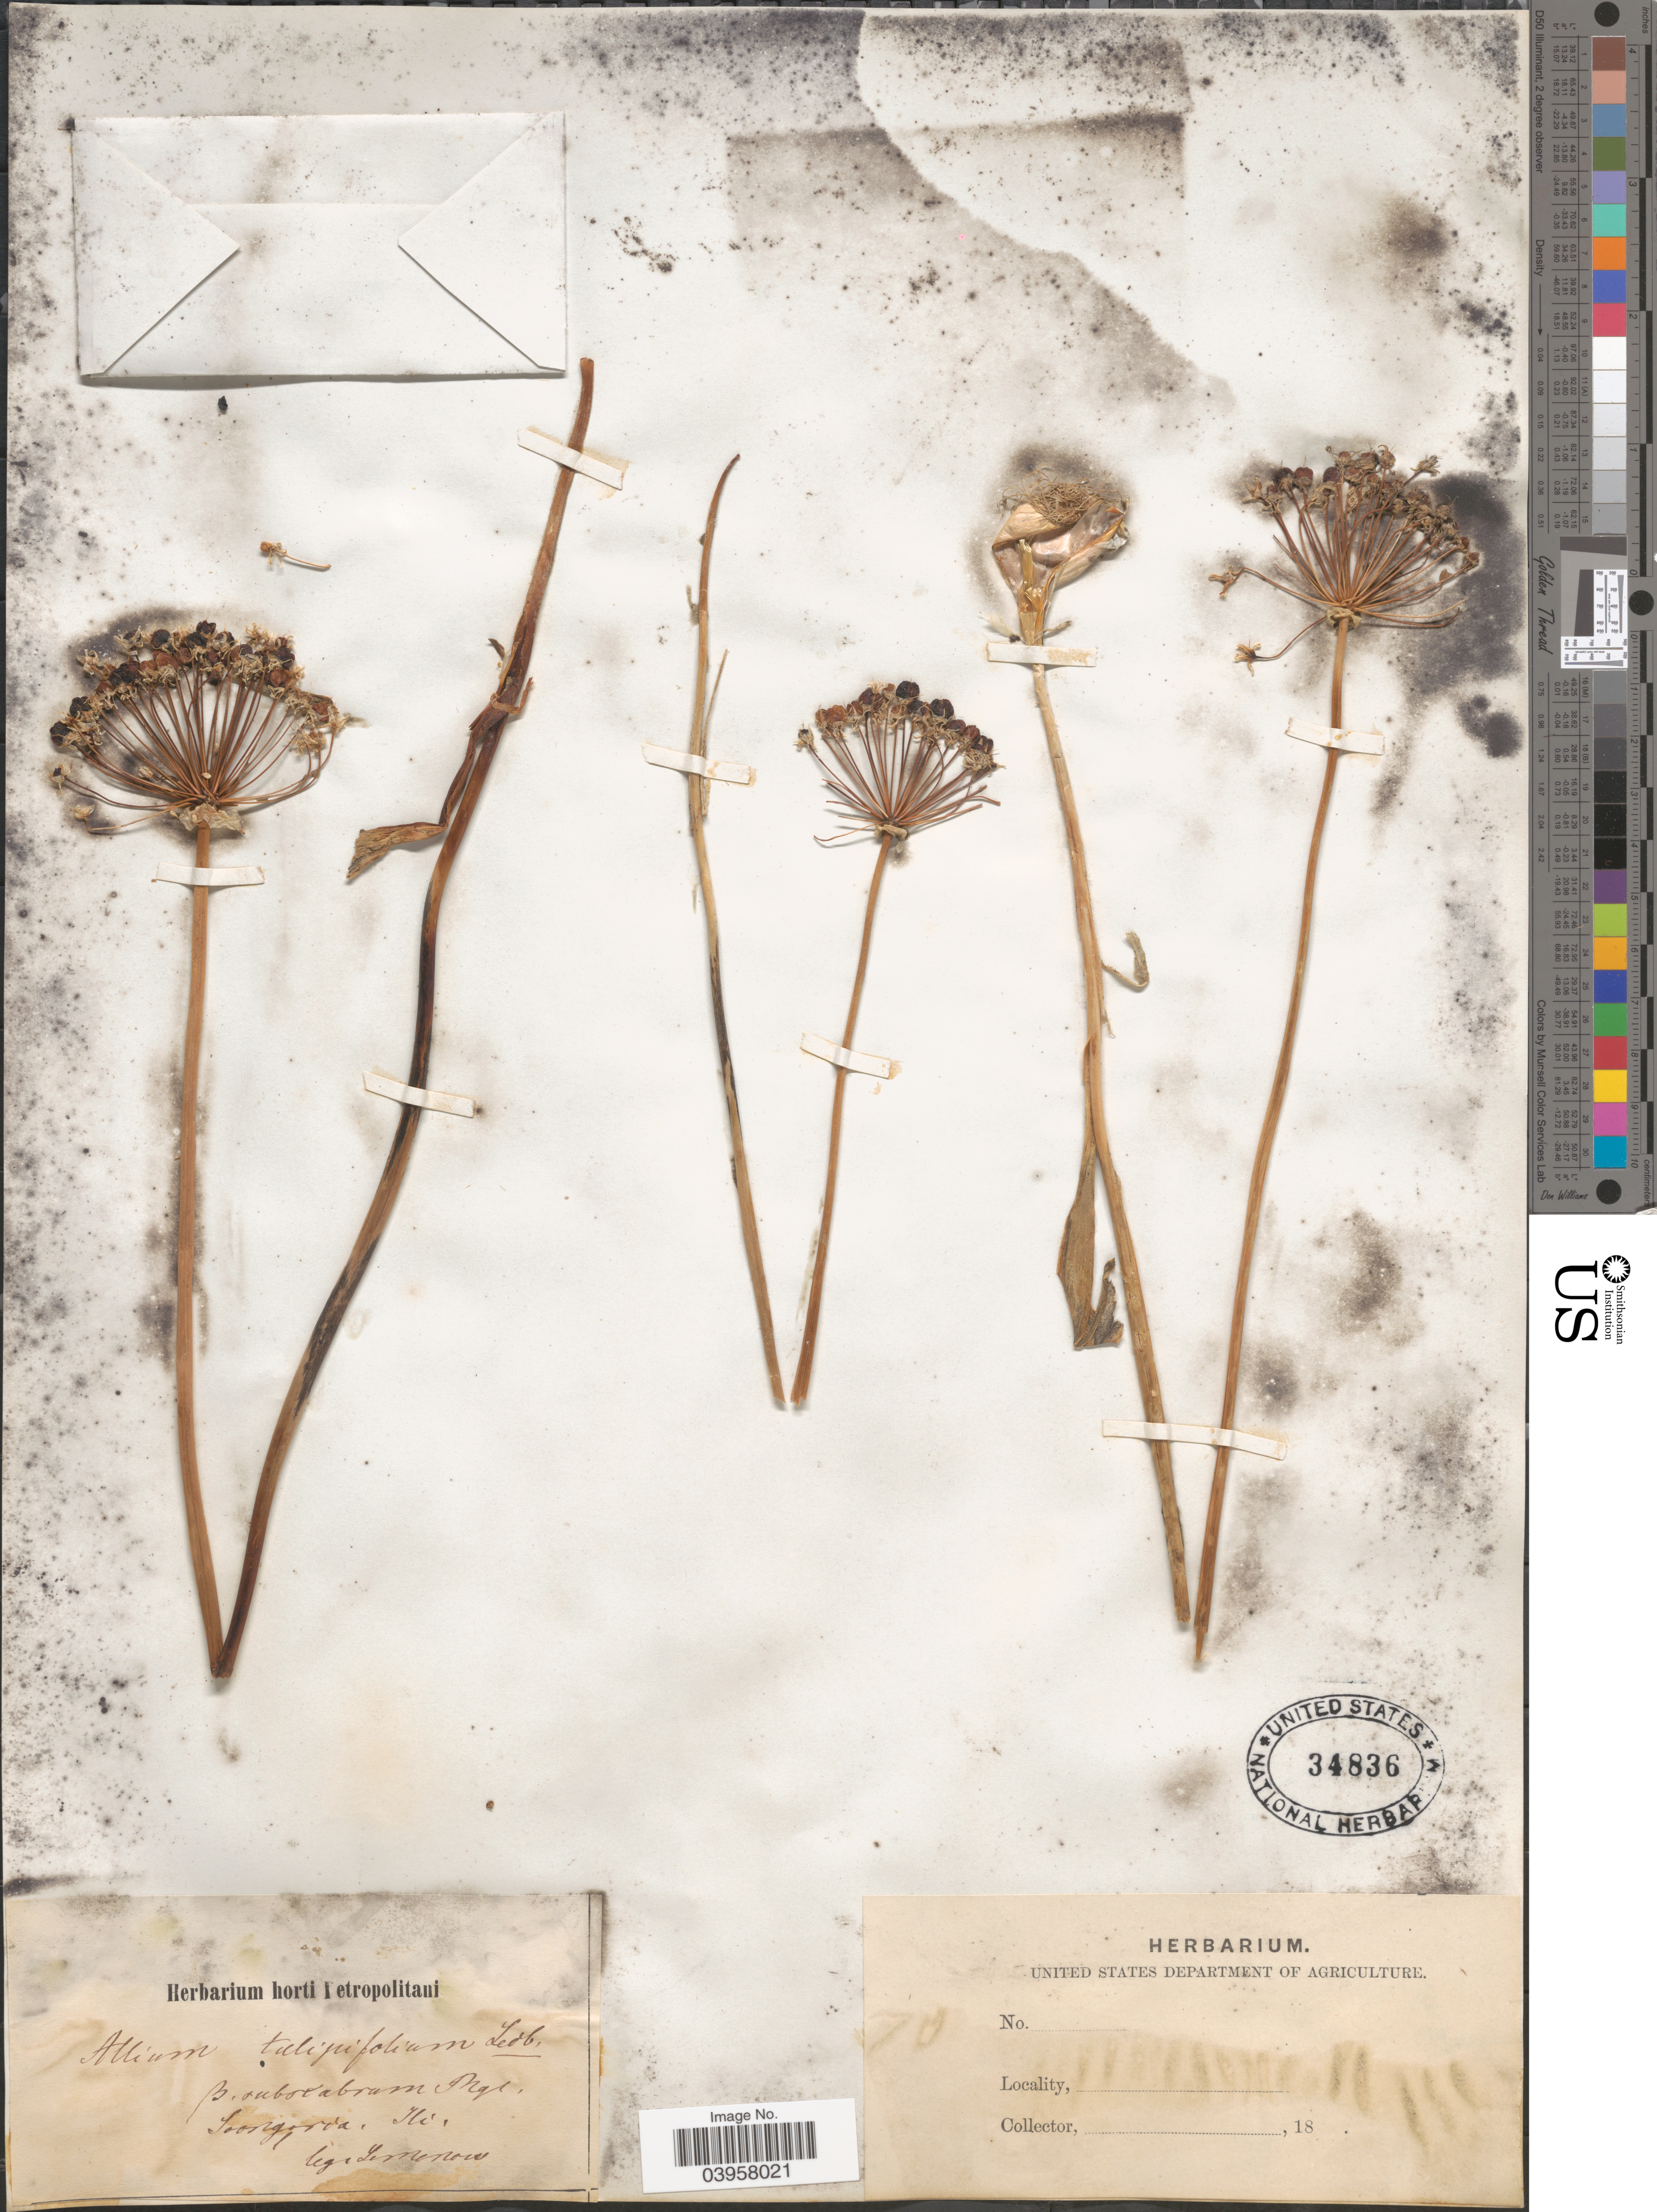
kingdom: Plantae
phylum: Tracheophyta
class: Liliopsida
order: Asparagales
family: Amaryllidaceae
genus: Allium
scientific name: Allium tulipifolium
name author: Ledeb.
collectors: P. P. Semenov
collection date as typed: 18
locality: Songoria. Ili.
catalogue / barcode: US 34836